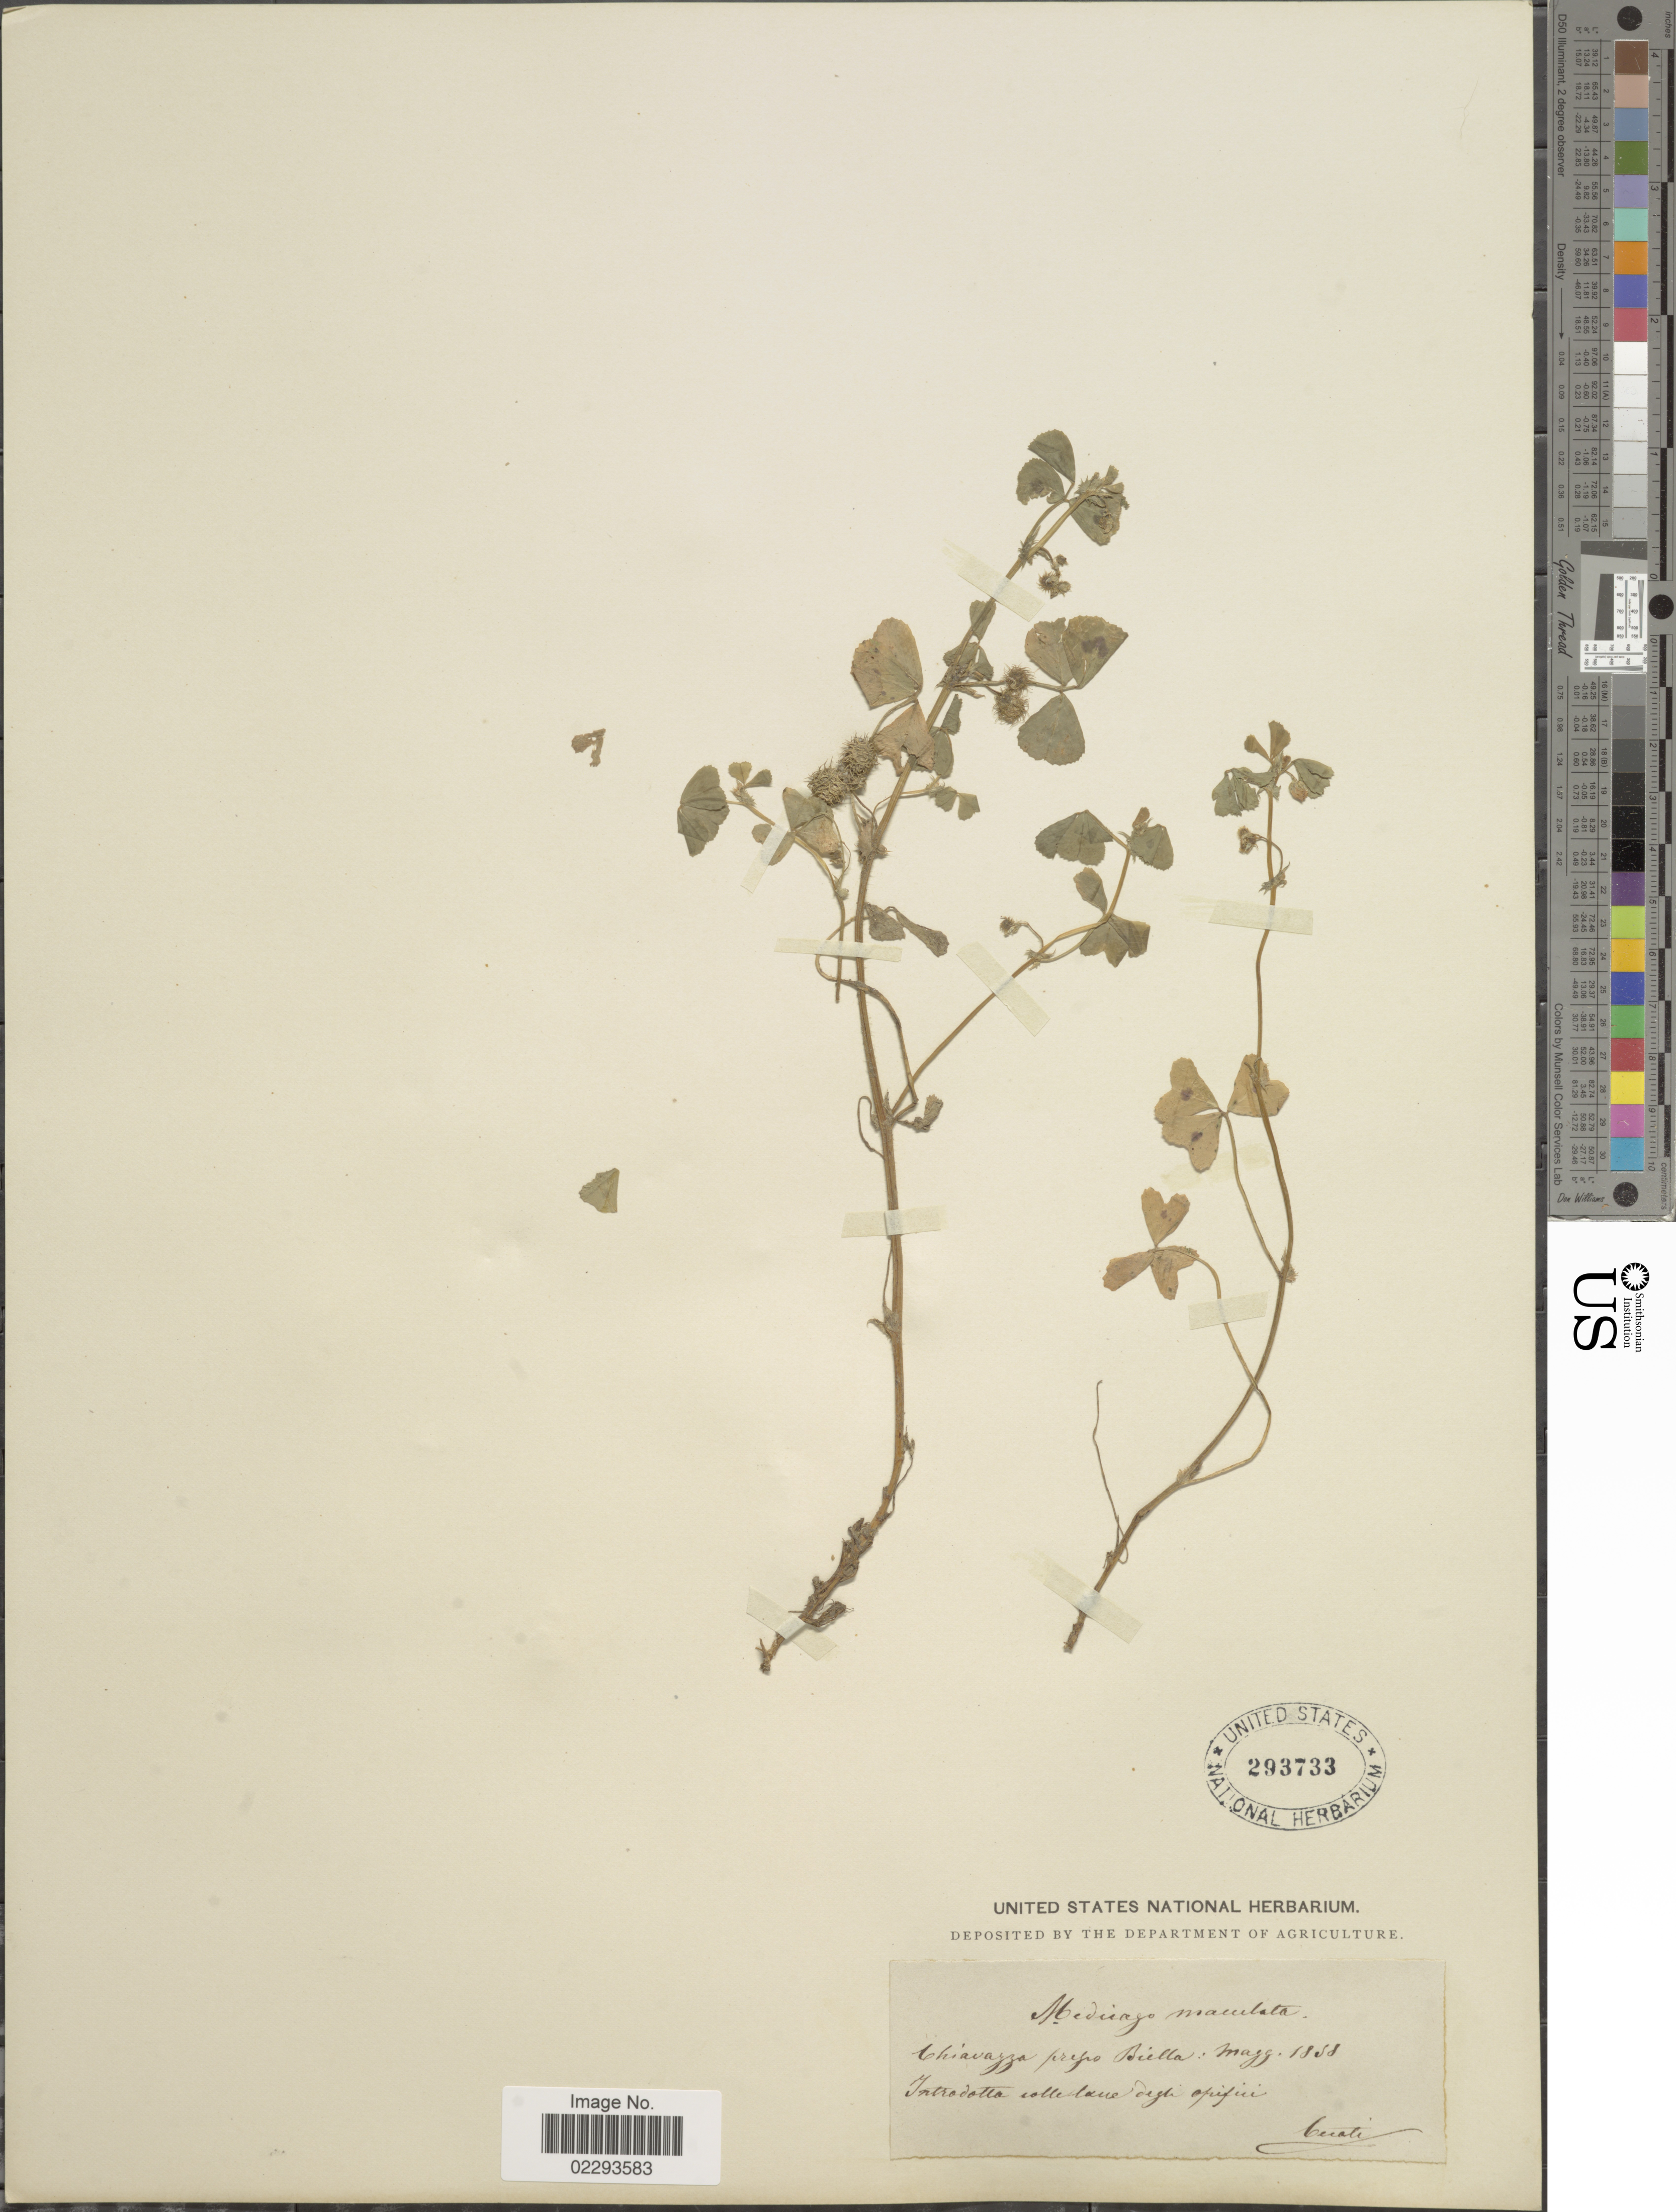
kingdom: Plantae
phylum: Tracheophyta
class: Magnoliopsida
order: Fabales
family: Fabaceae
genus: Medicago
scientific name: Medicago maculata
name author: Hook. & Arn.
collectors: Cerati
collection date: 1838-05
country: Italy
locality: Ciavarza prepo Biella, introdalta collelane oegh opifui [interpreted]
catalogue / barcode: US 293733